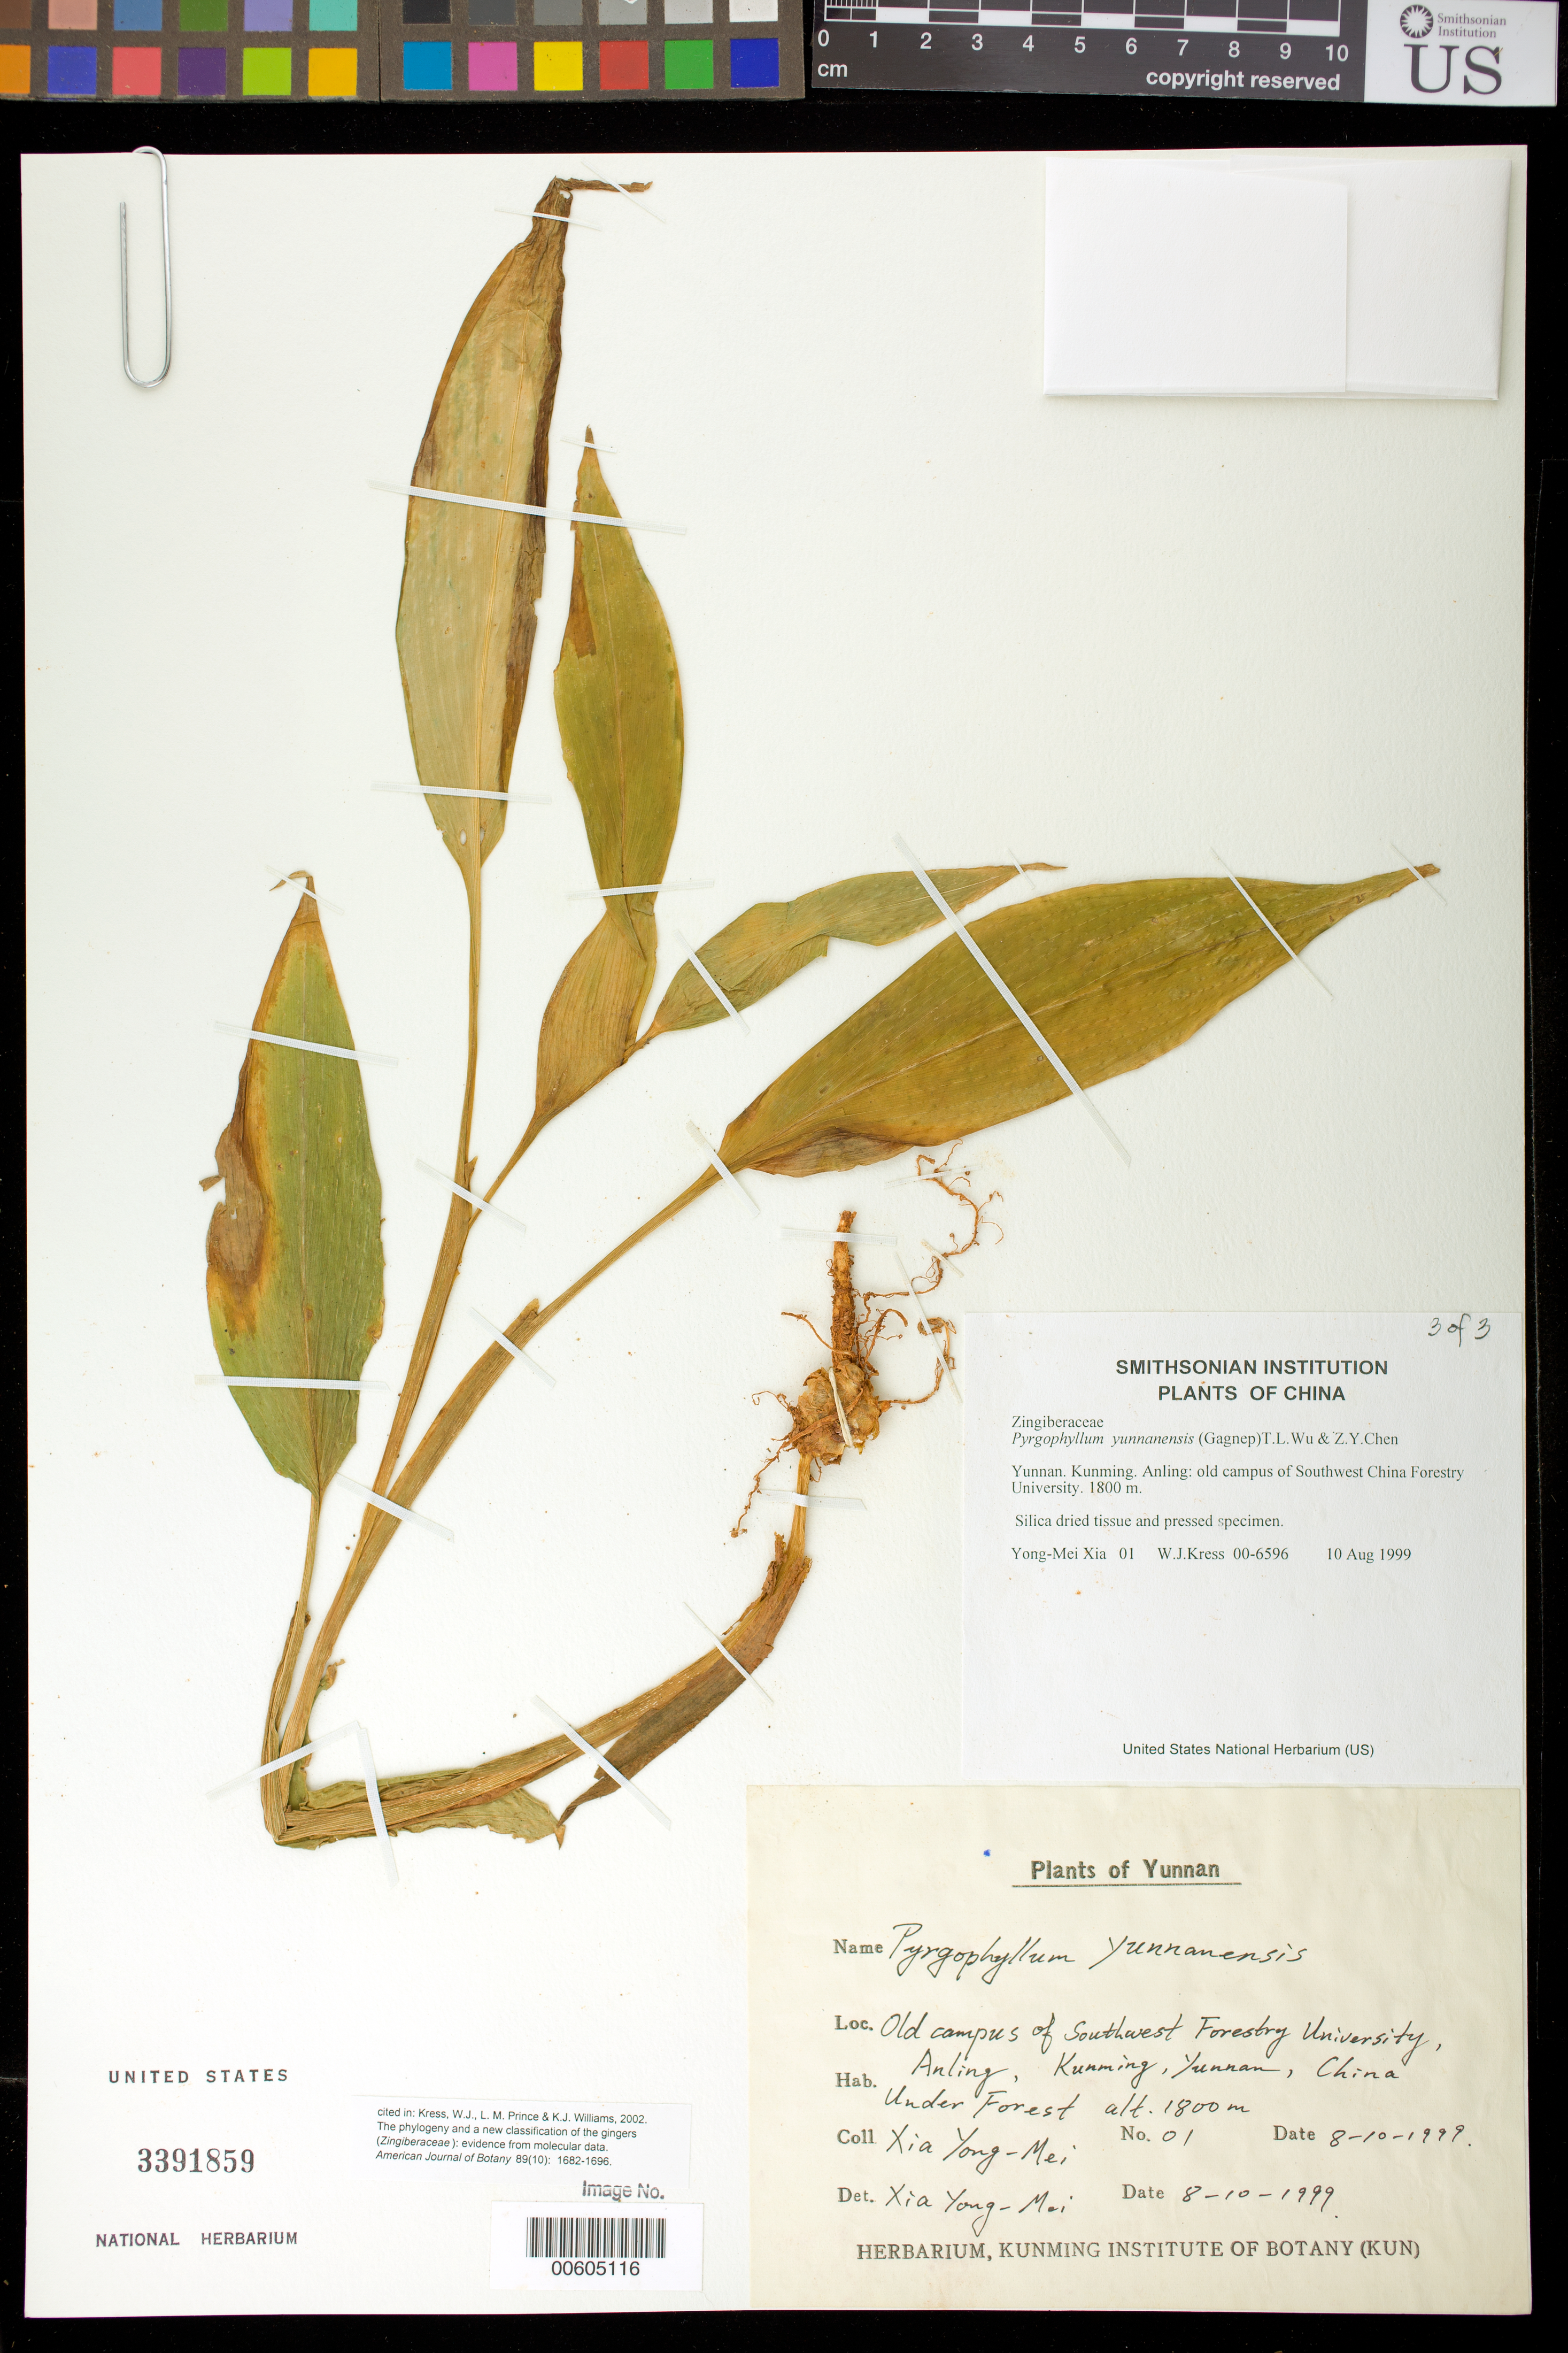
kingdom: Plantae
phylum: Tracheophyta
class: Liliopsida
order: Zingiberales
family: Zingiberaceae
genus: Pyrgophyllum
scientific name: Pyrgophyllum yunnanense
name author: (Gagnep.) T.L. Wu & Z.Y. Chen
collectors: Y. M. Xia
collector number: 01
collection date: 1999-08-10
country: China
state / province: Yunnan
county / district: Kunming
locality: Anling: old campus of Southwest China Forestry University.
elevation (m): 1800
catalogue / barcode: US 3391859